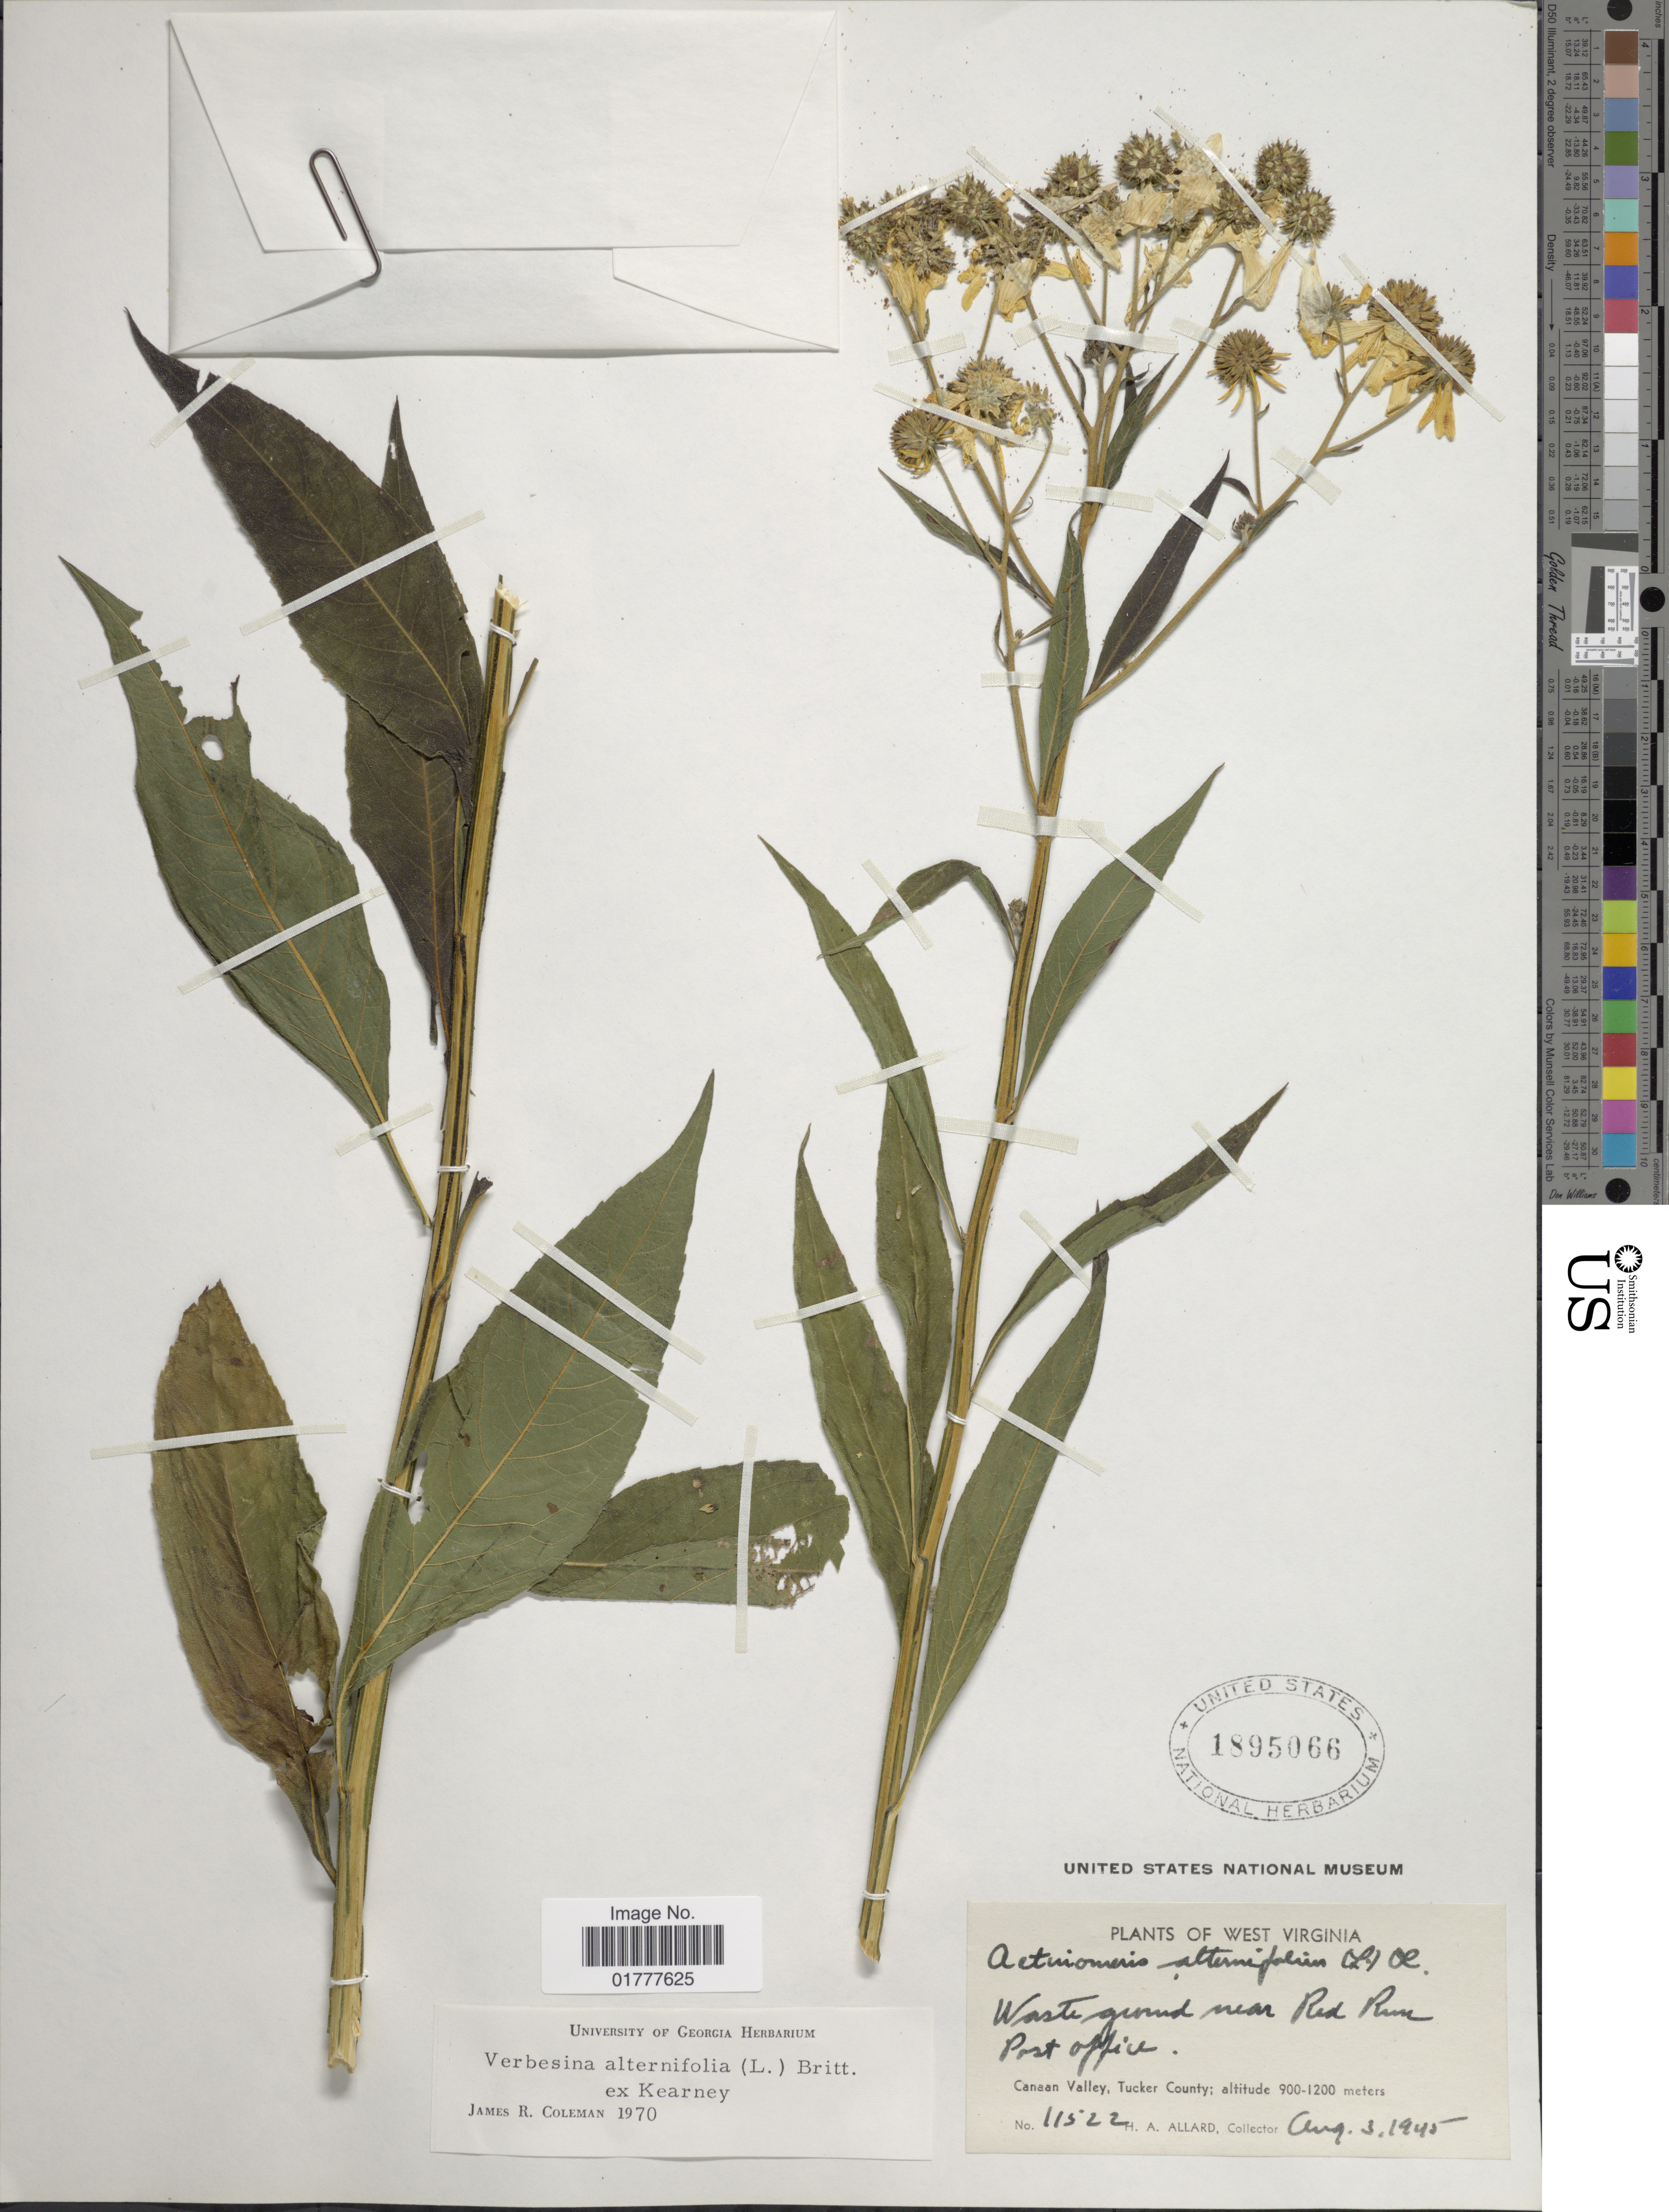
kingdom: Plantae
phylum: Tracheophyta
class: Magnoliopsida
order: Asterales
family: Asteraceae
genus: Actinomeris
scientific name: Actinomeris alternifolia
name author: (L.) DC.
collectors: H. A. Allard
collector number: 11522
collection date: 1945-08-03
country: United States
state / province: West Virginia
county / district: Tucker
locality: Waste ground near Red Rum Post Office. Canaan Valley, Tucker County.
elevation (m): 900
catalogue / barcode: US 1895066